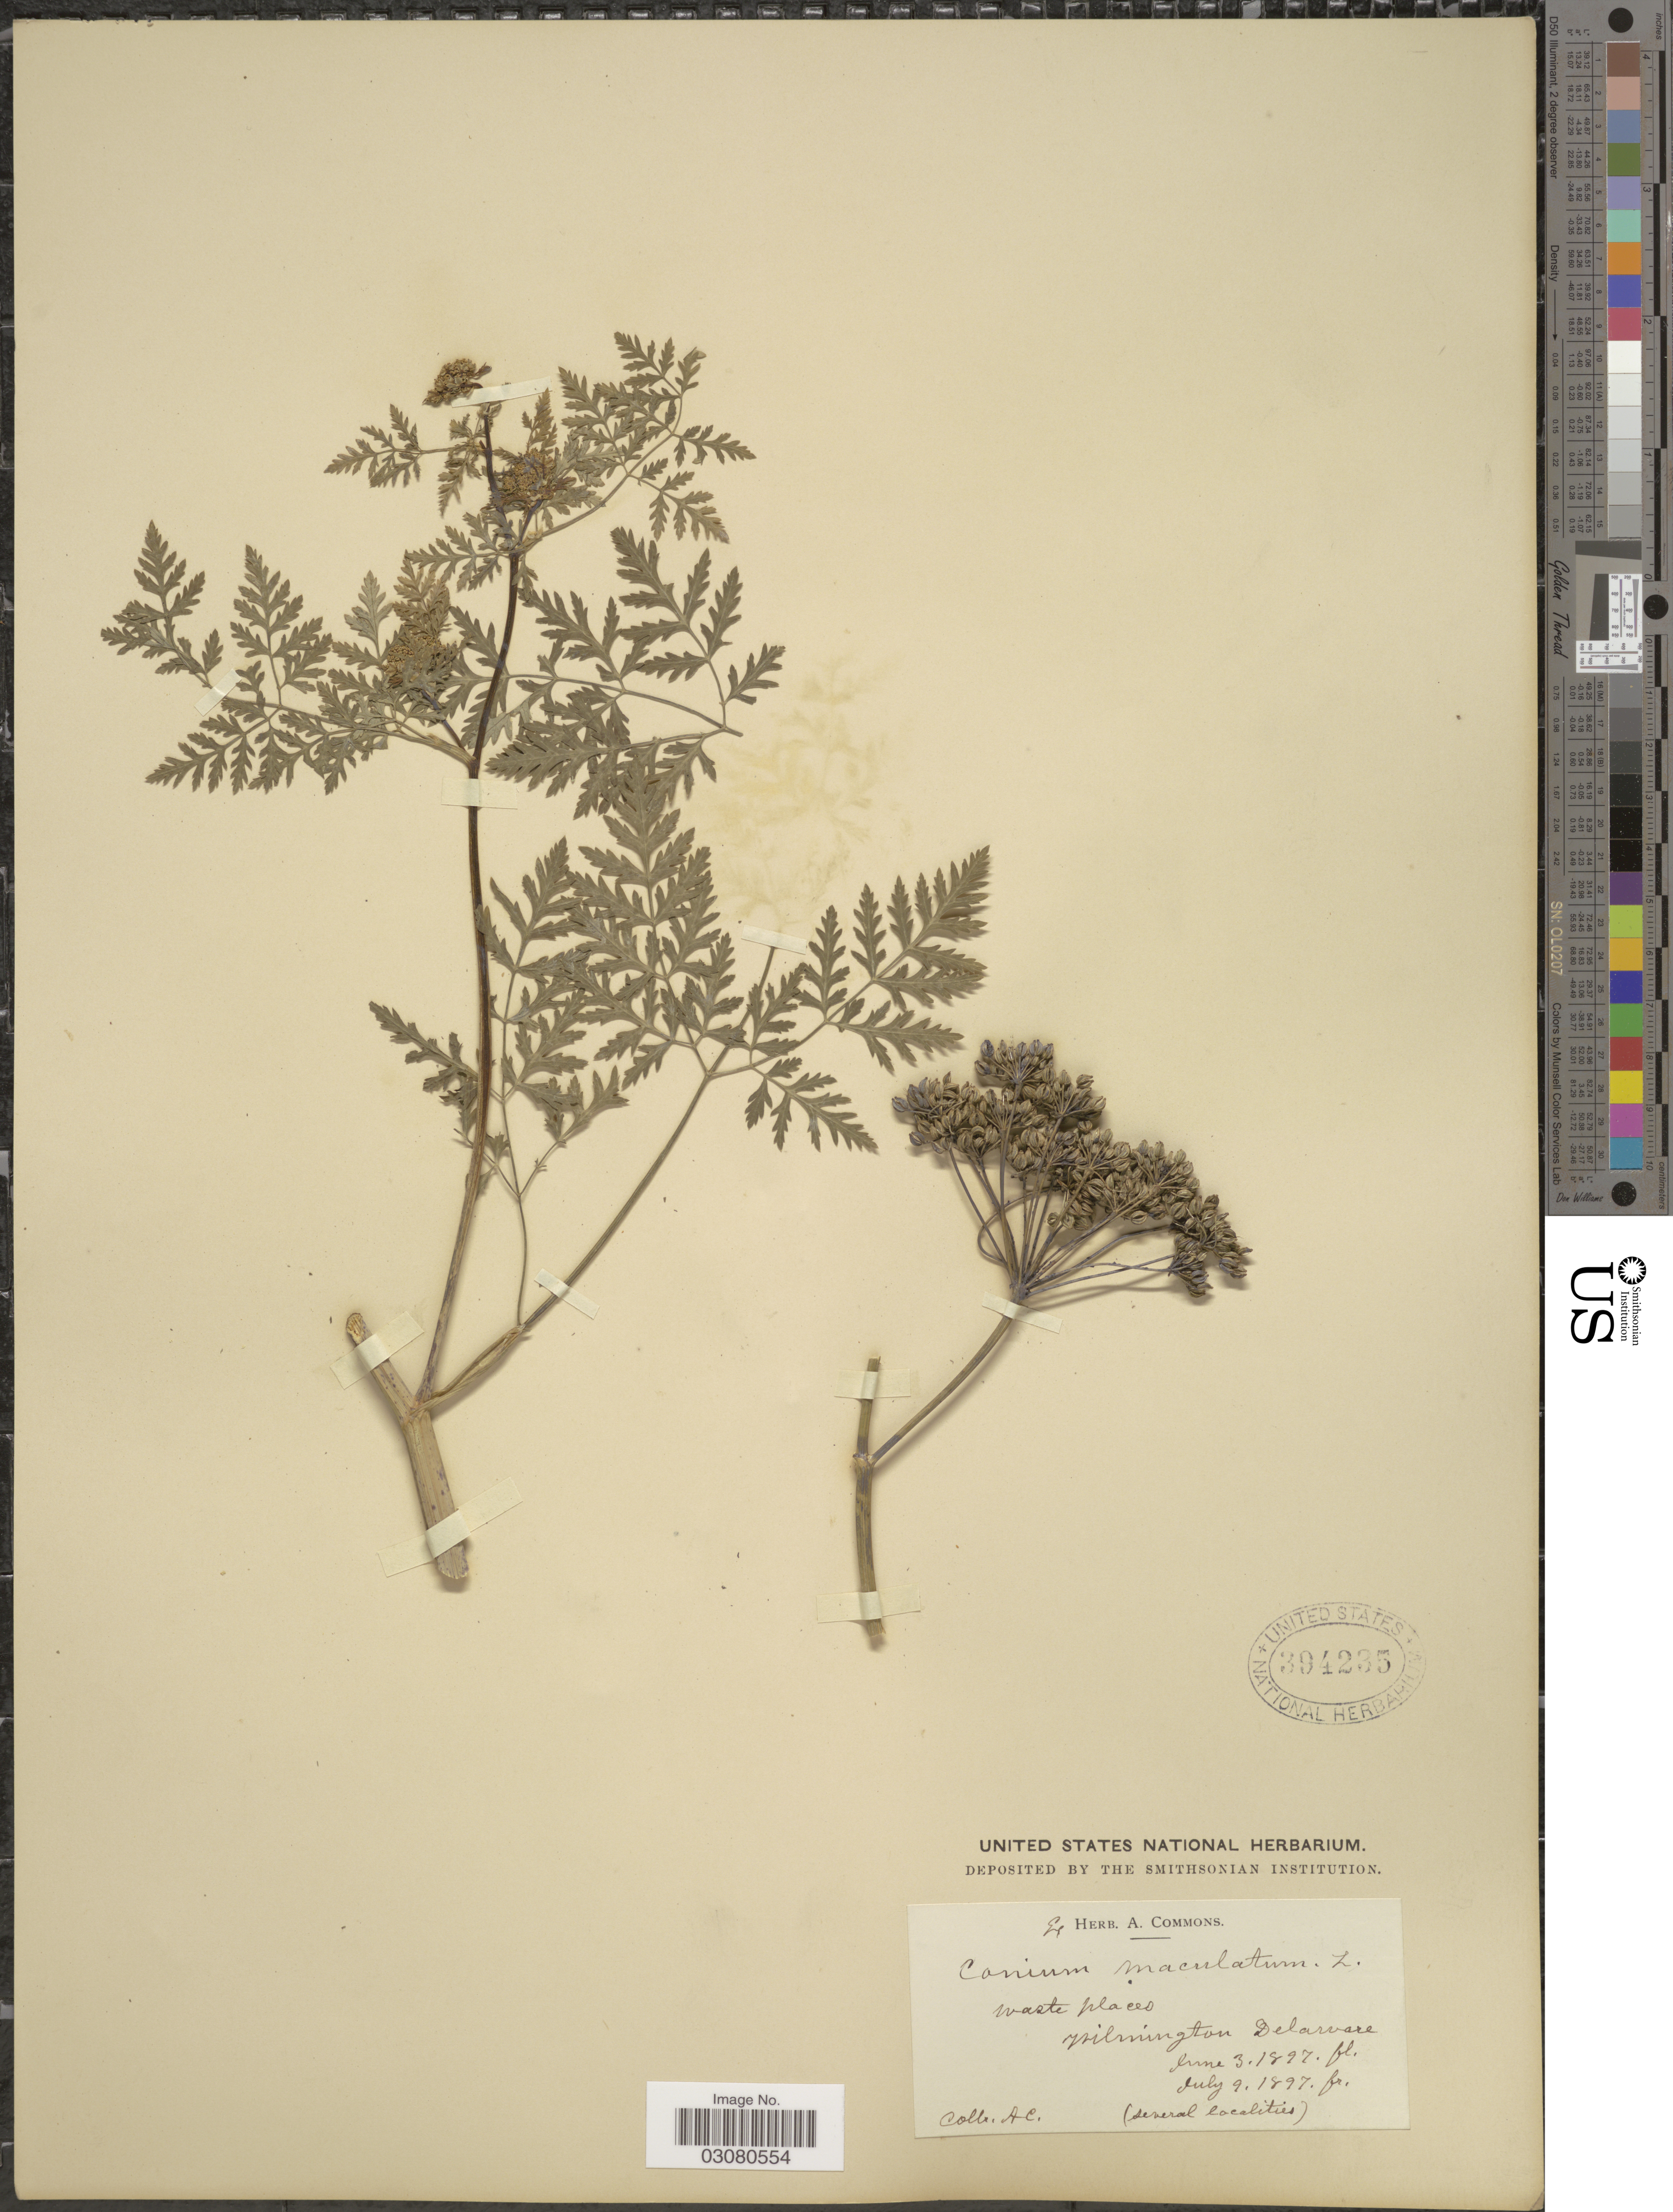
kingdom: Plantae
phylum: Tracheophyta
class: Magnoliopsida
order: Apiales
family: Apiaceae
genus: Conium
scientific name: Conium maculatum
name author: L.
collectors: A. Commons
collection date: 1897-06-03/1897-07-09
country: United States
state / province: Delaware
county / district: New Castle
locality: Wilmington.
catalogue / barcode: US 394235